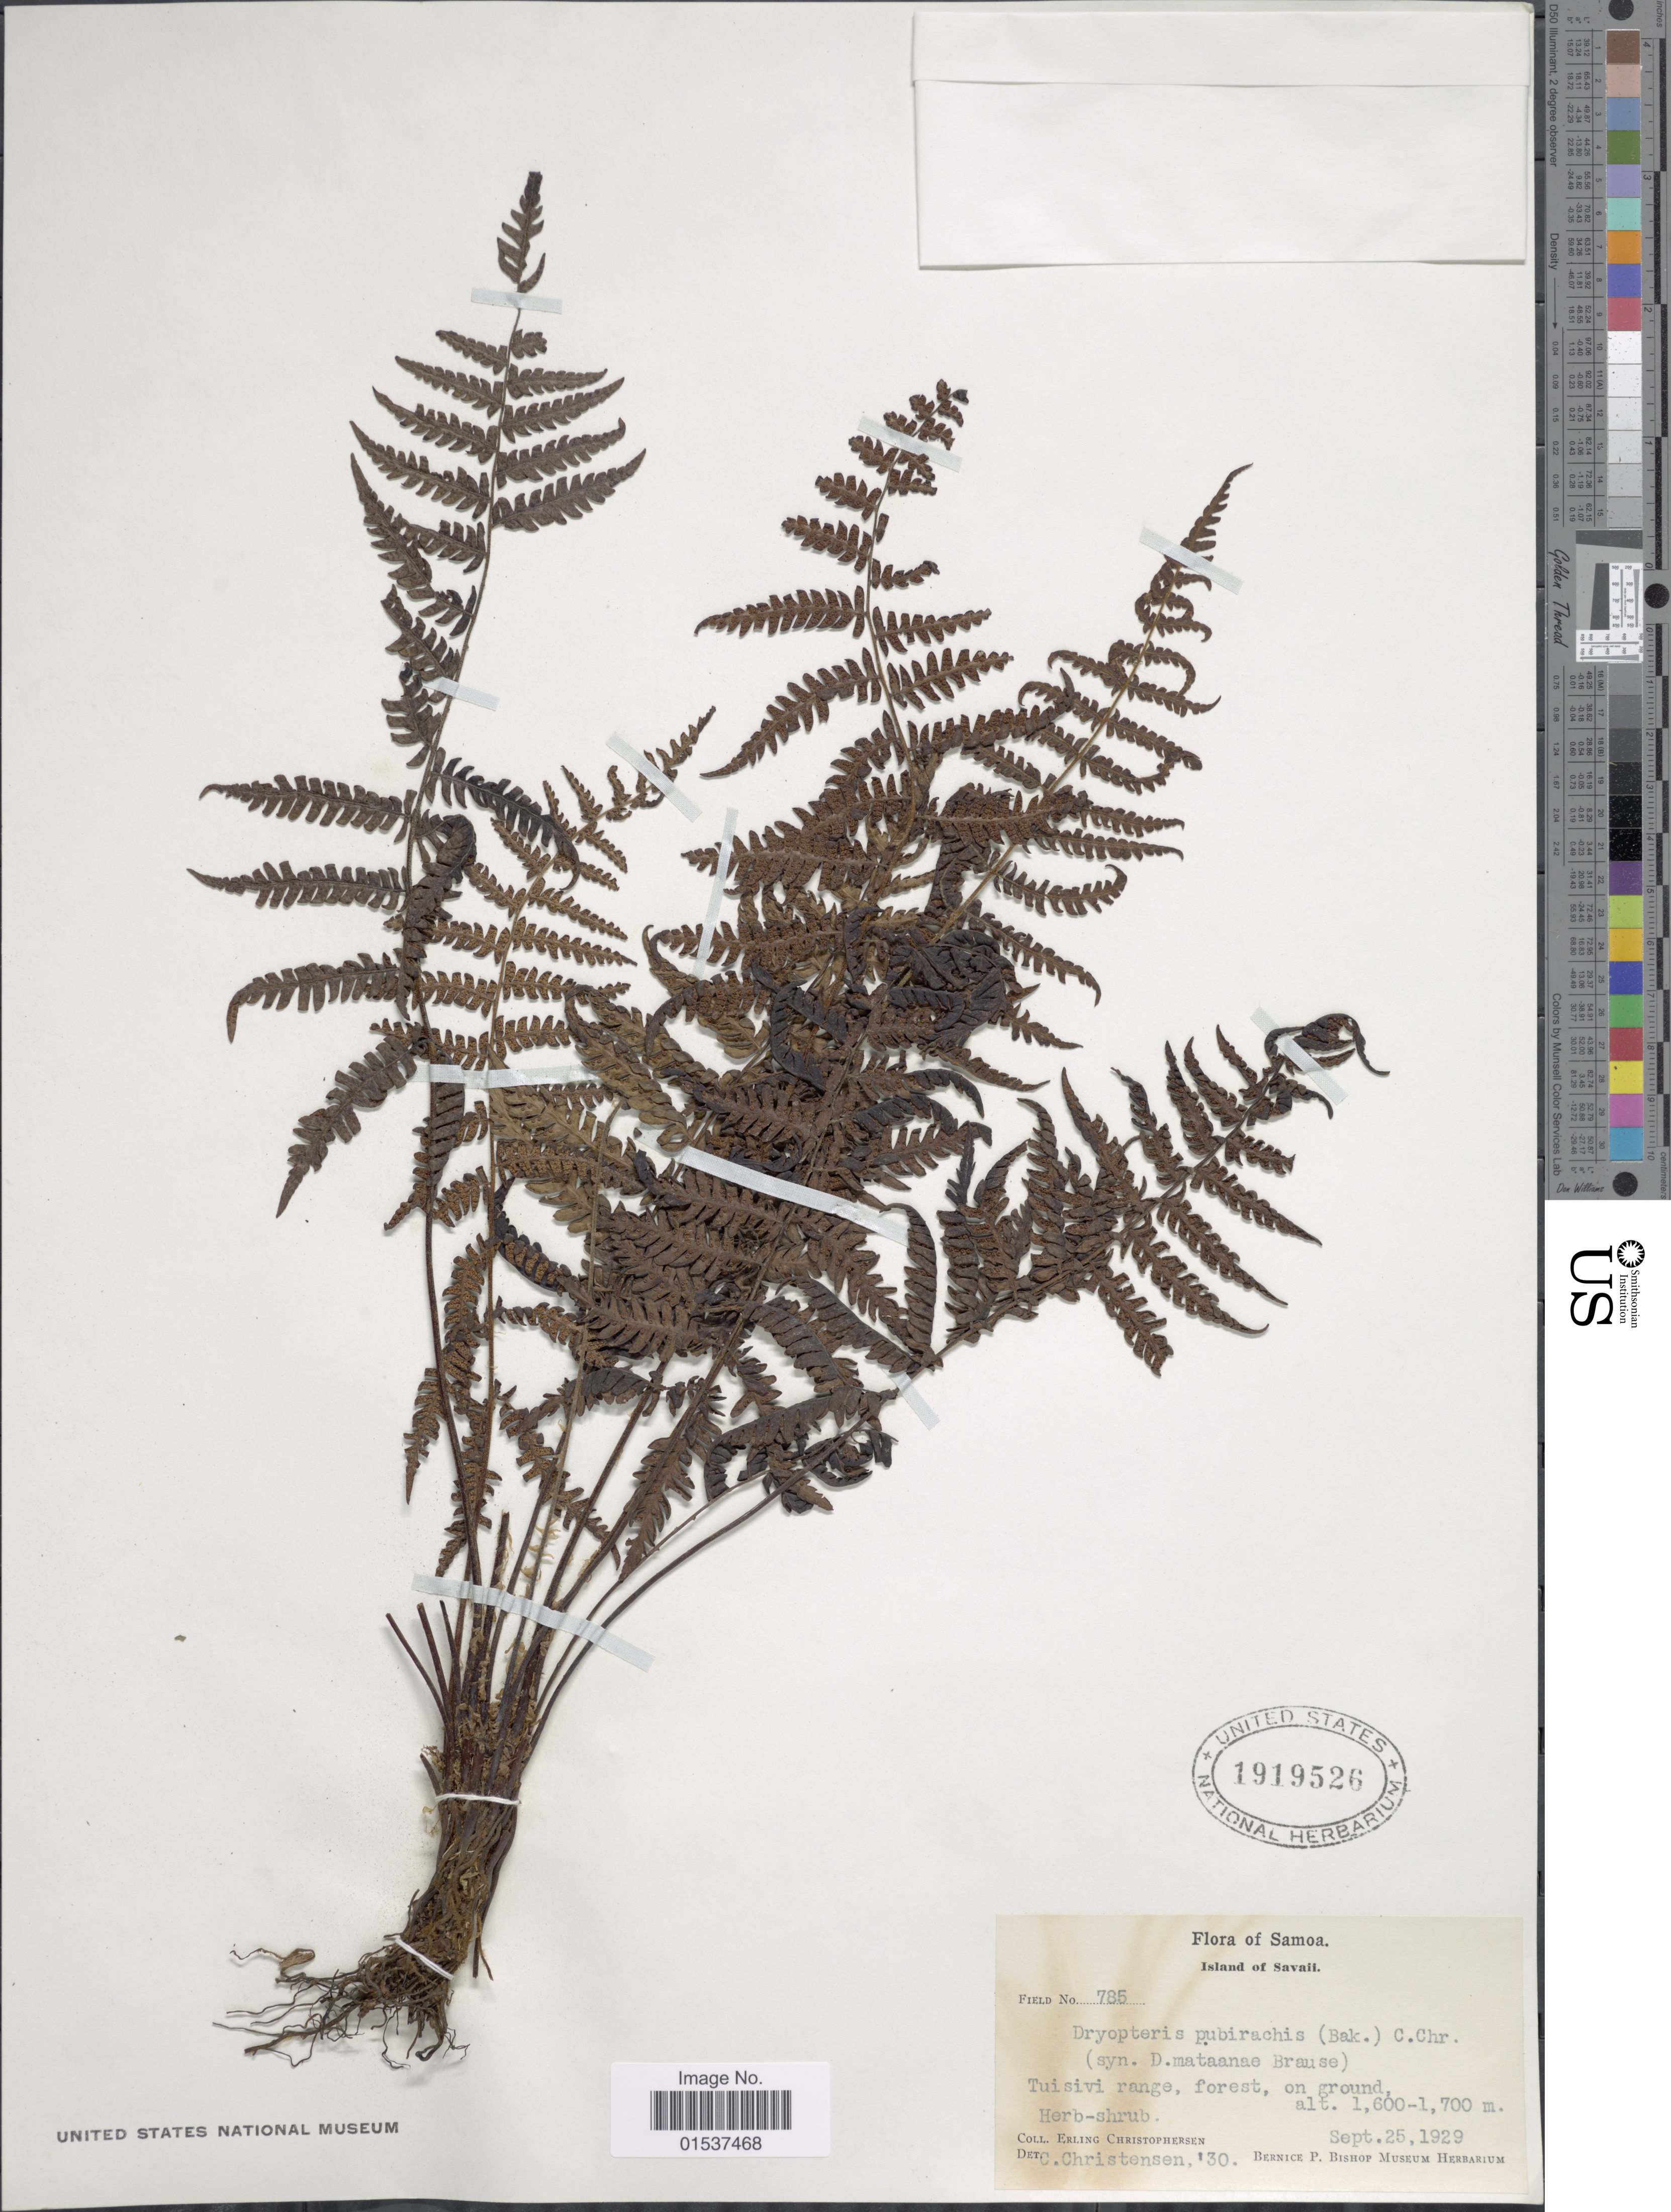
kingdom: Plantae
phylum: Tracheophyta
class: Polypodiopsida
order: Polypodiales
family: Thelypteridaceae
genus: Coryphopteris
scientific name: Coryphopteris pubirachis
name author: (Baker) Holttum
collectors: E. Christophersen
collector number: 785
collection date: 1929-09-25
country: Samoa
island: Savai'i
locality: Samoa, Island of Savaii.Tuisivi range.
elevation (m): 1600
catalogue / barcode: US 1919526